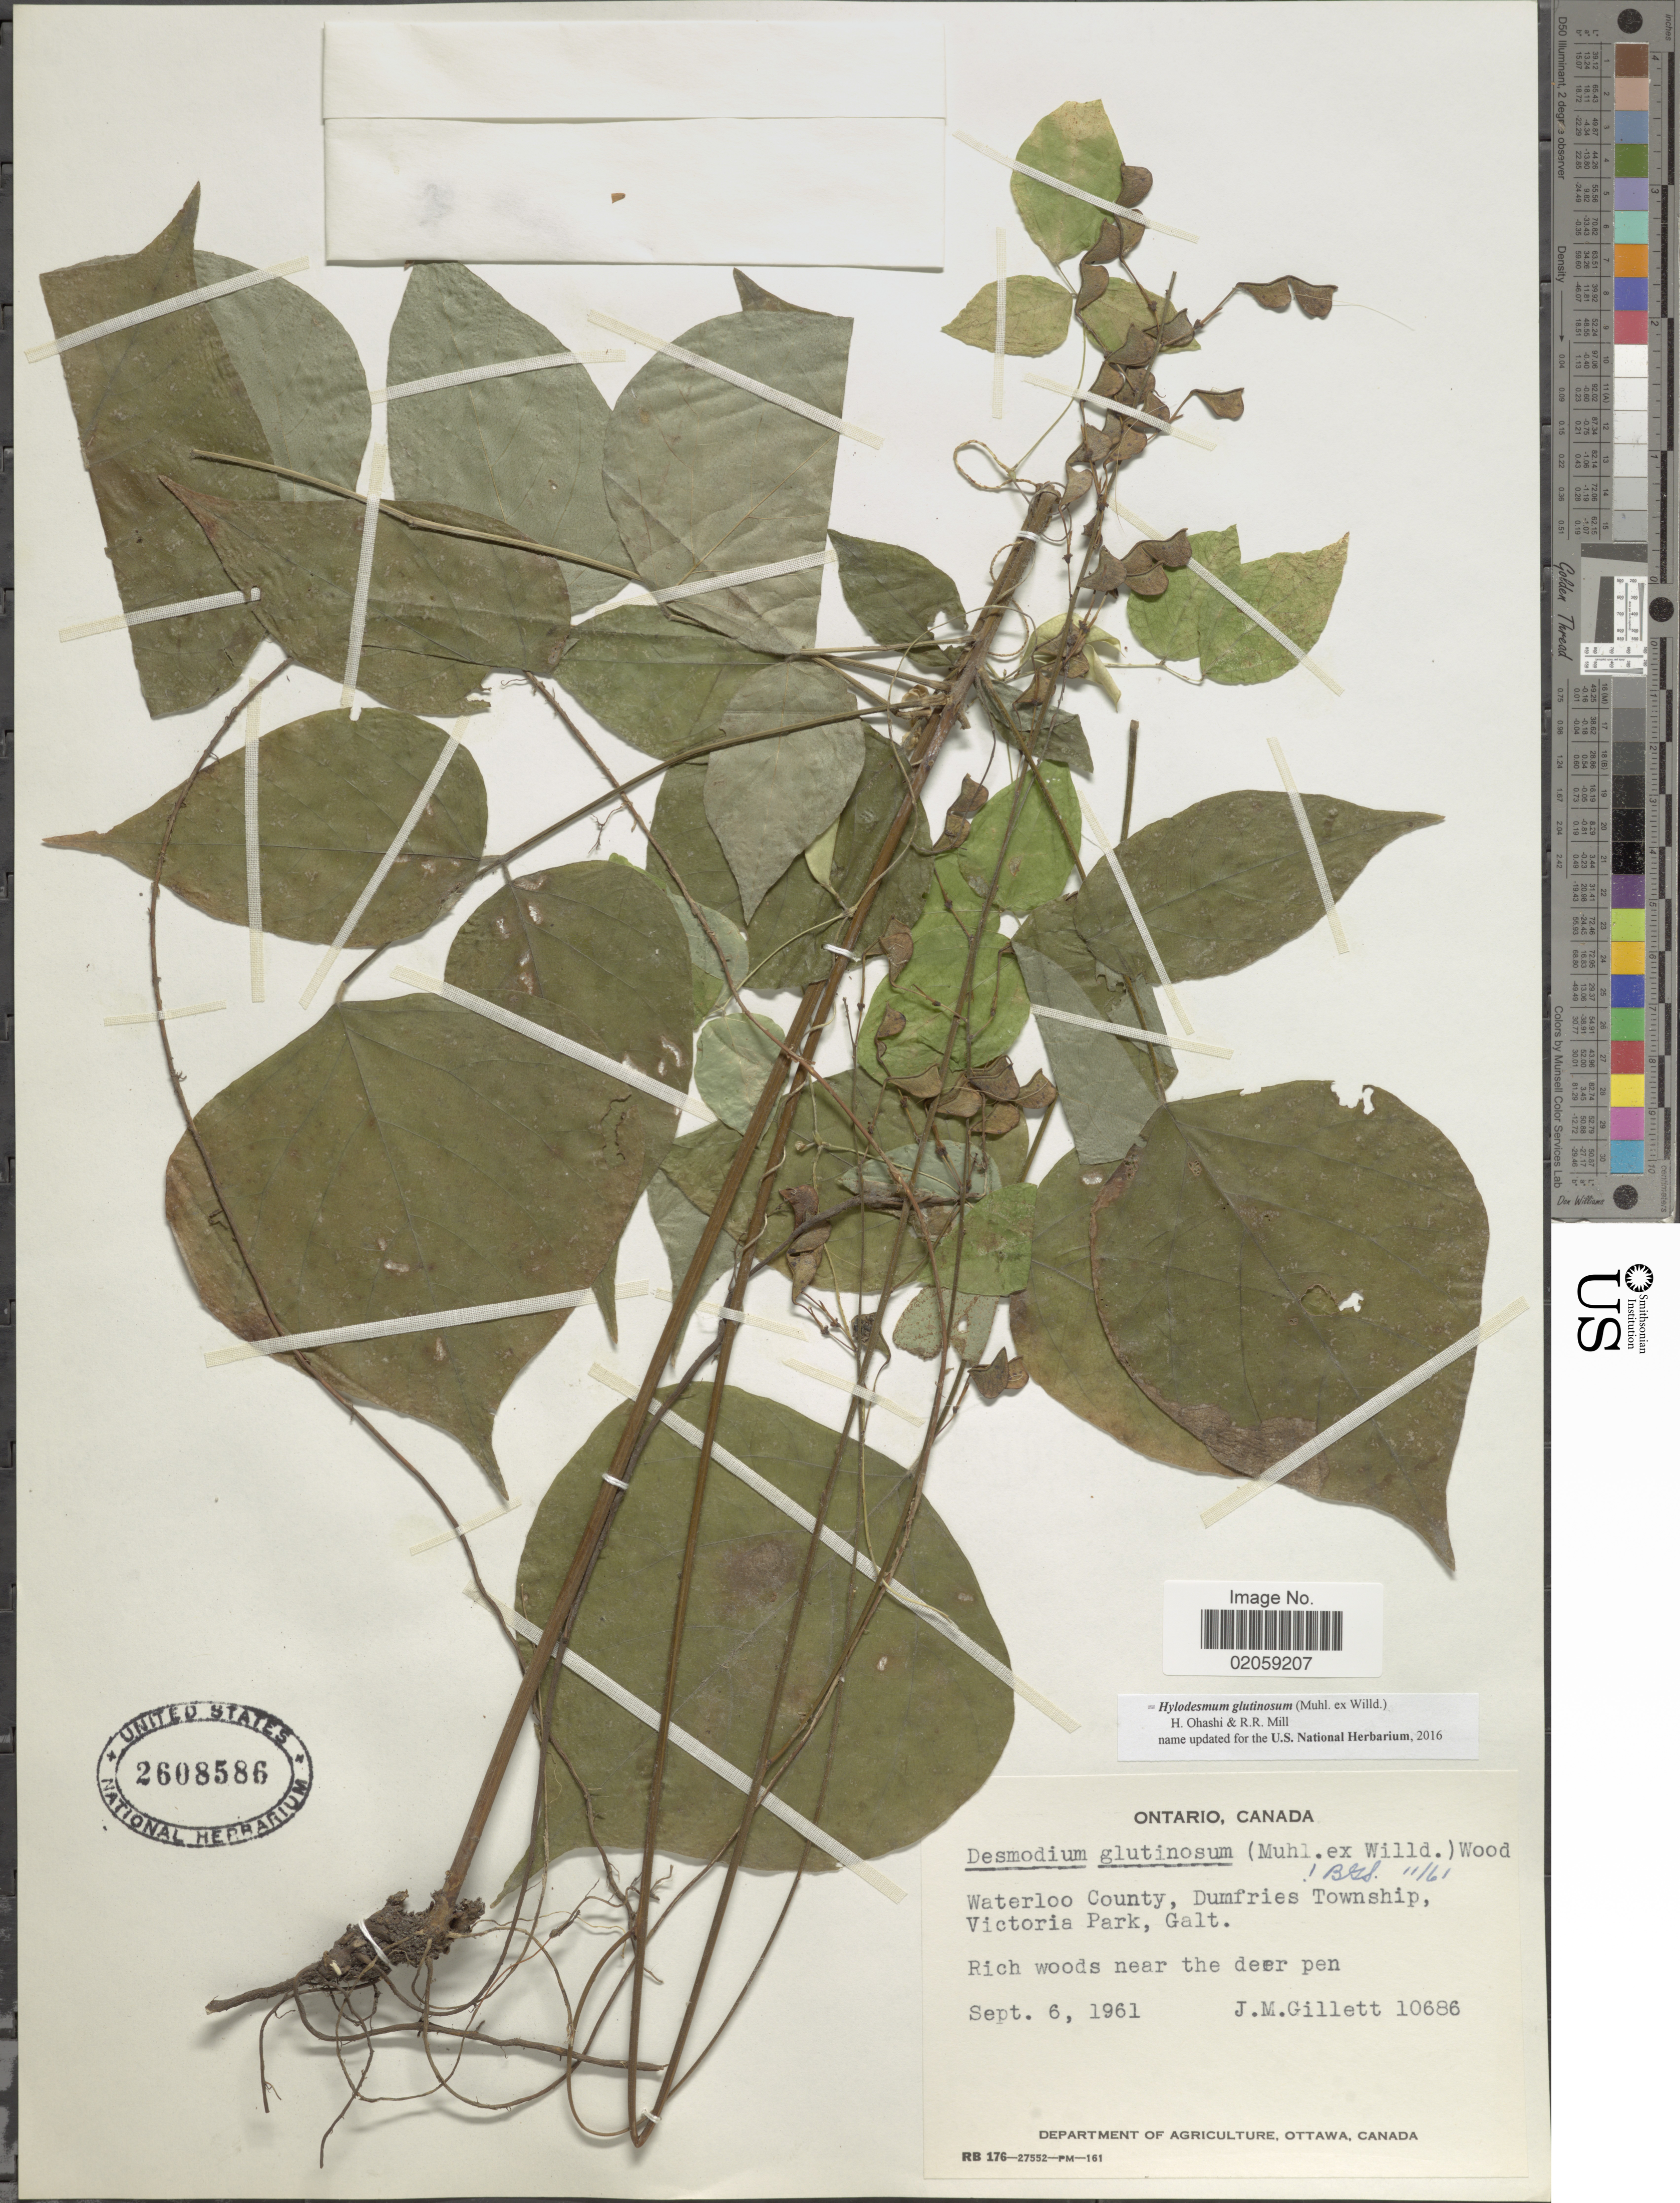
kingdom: Plantae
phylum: Tracheophyta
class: Magnoliopsida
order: Fabales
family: Fabaceae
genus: Hylodesmum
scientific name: Hylodesmum glutinosum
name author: (Muhl. ex Willd.) H. Ohashi & R.R. Mill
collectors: J. M. Gillett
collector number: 10686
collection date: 1961-09-06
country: Canada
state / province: Ontario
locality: Waterloo County, Dumfries Township, Victoria Park, Galt.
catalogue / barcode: US 2608586